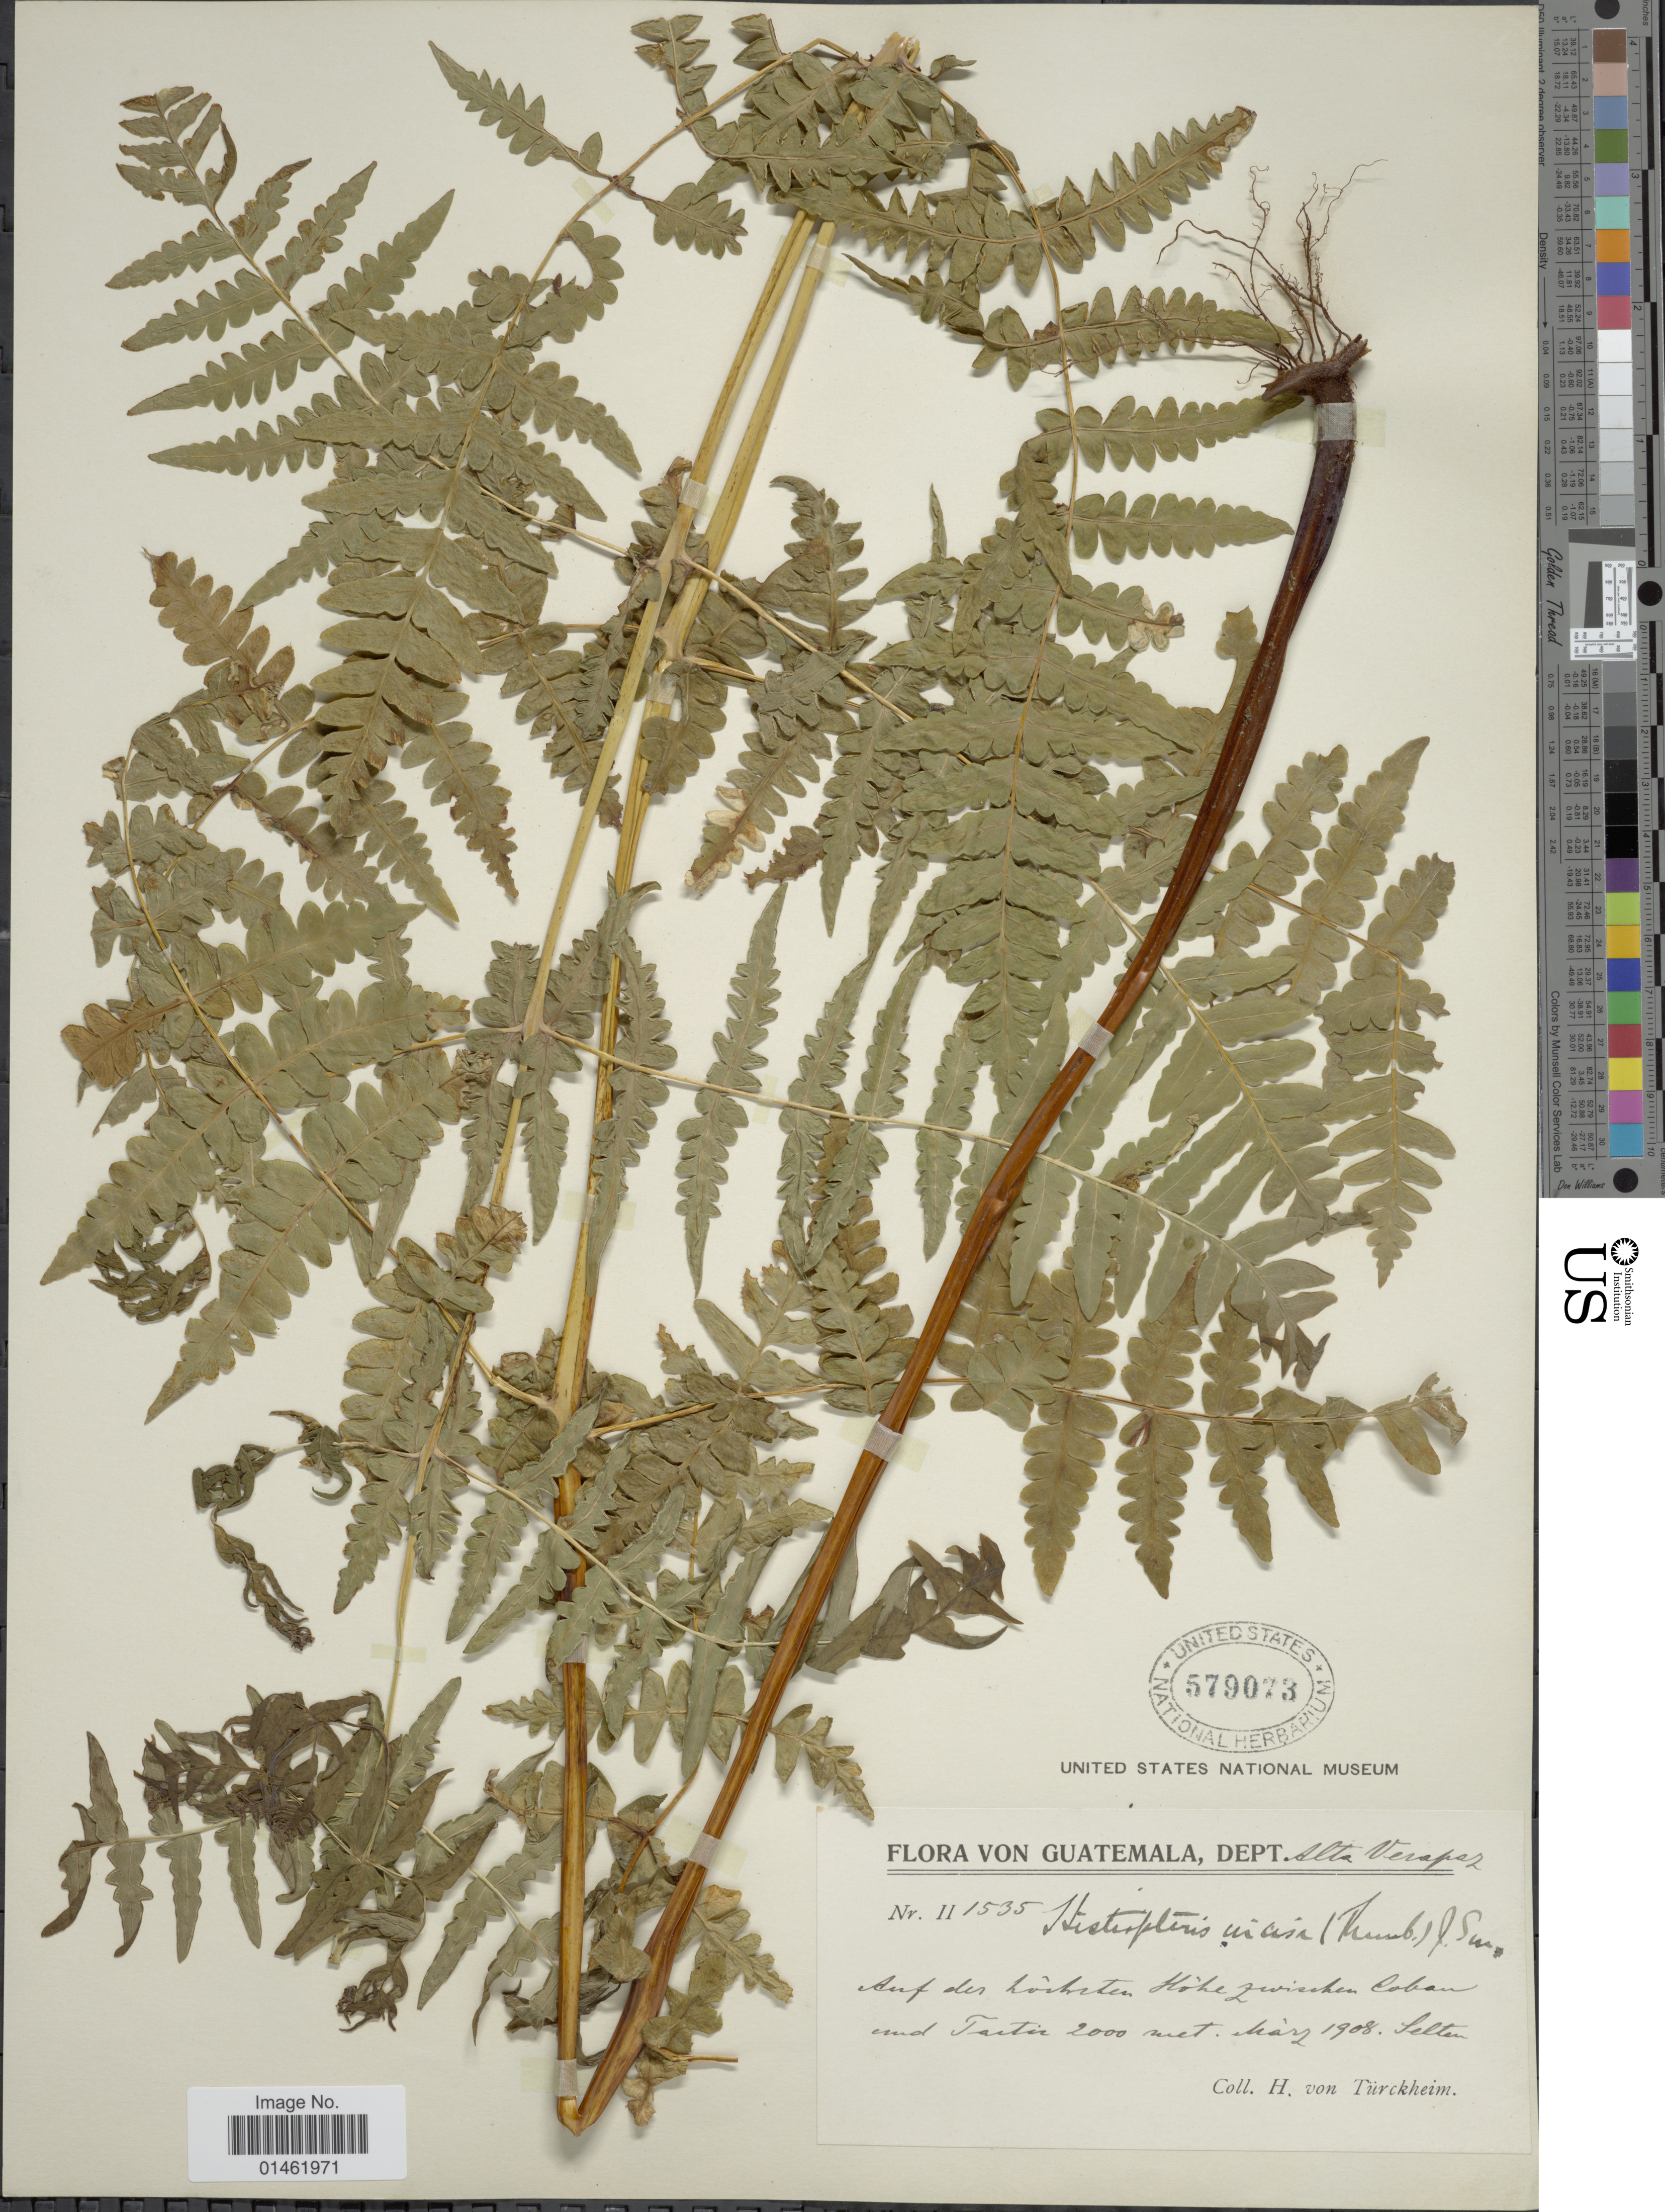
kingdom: Plantae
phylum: Tracheophyta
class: Polypodiopsida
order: Polypodiales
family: Dennstaedtiaceae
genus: Histiopteris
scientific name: Histiopteris incisa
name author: (Thunb.) J. Sm.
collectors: H. von Türckheim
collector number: II 1535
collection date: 1908-03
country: Guatemala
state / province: Alta Verapaz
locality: Guatemala, Dept. Alta Verapaz, Auf der hochsten Hohe zwischen Coban und Tactic.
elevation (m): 2000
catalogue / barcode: US 579073